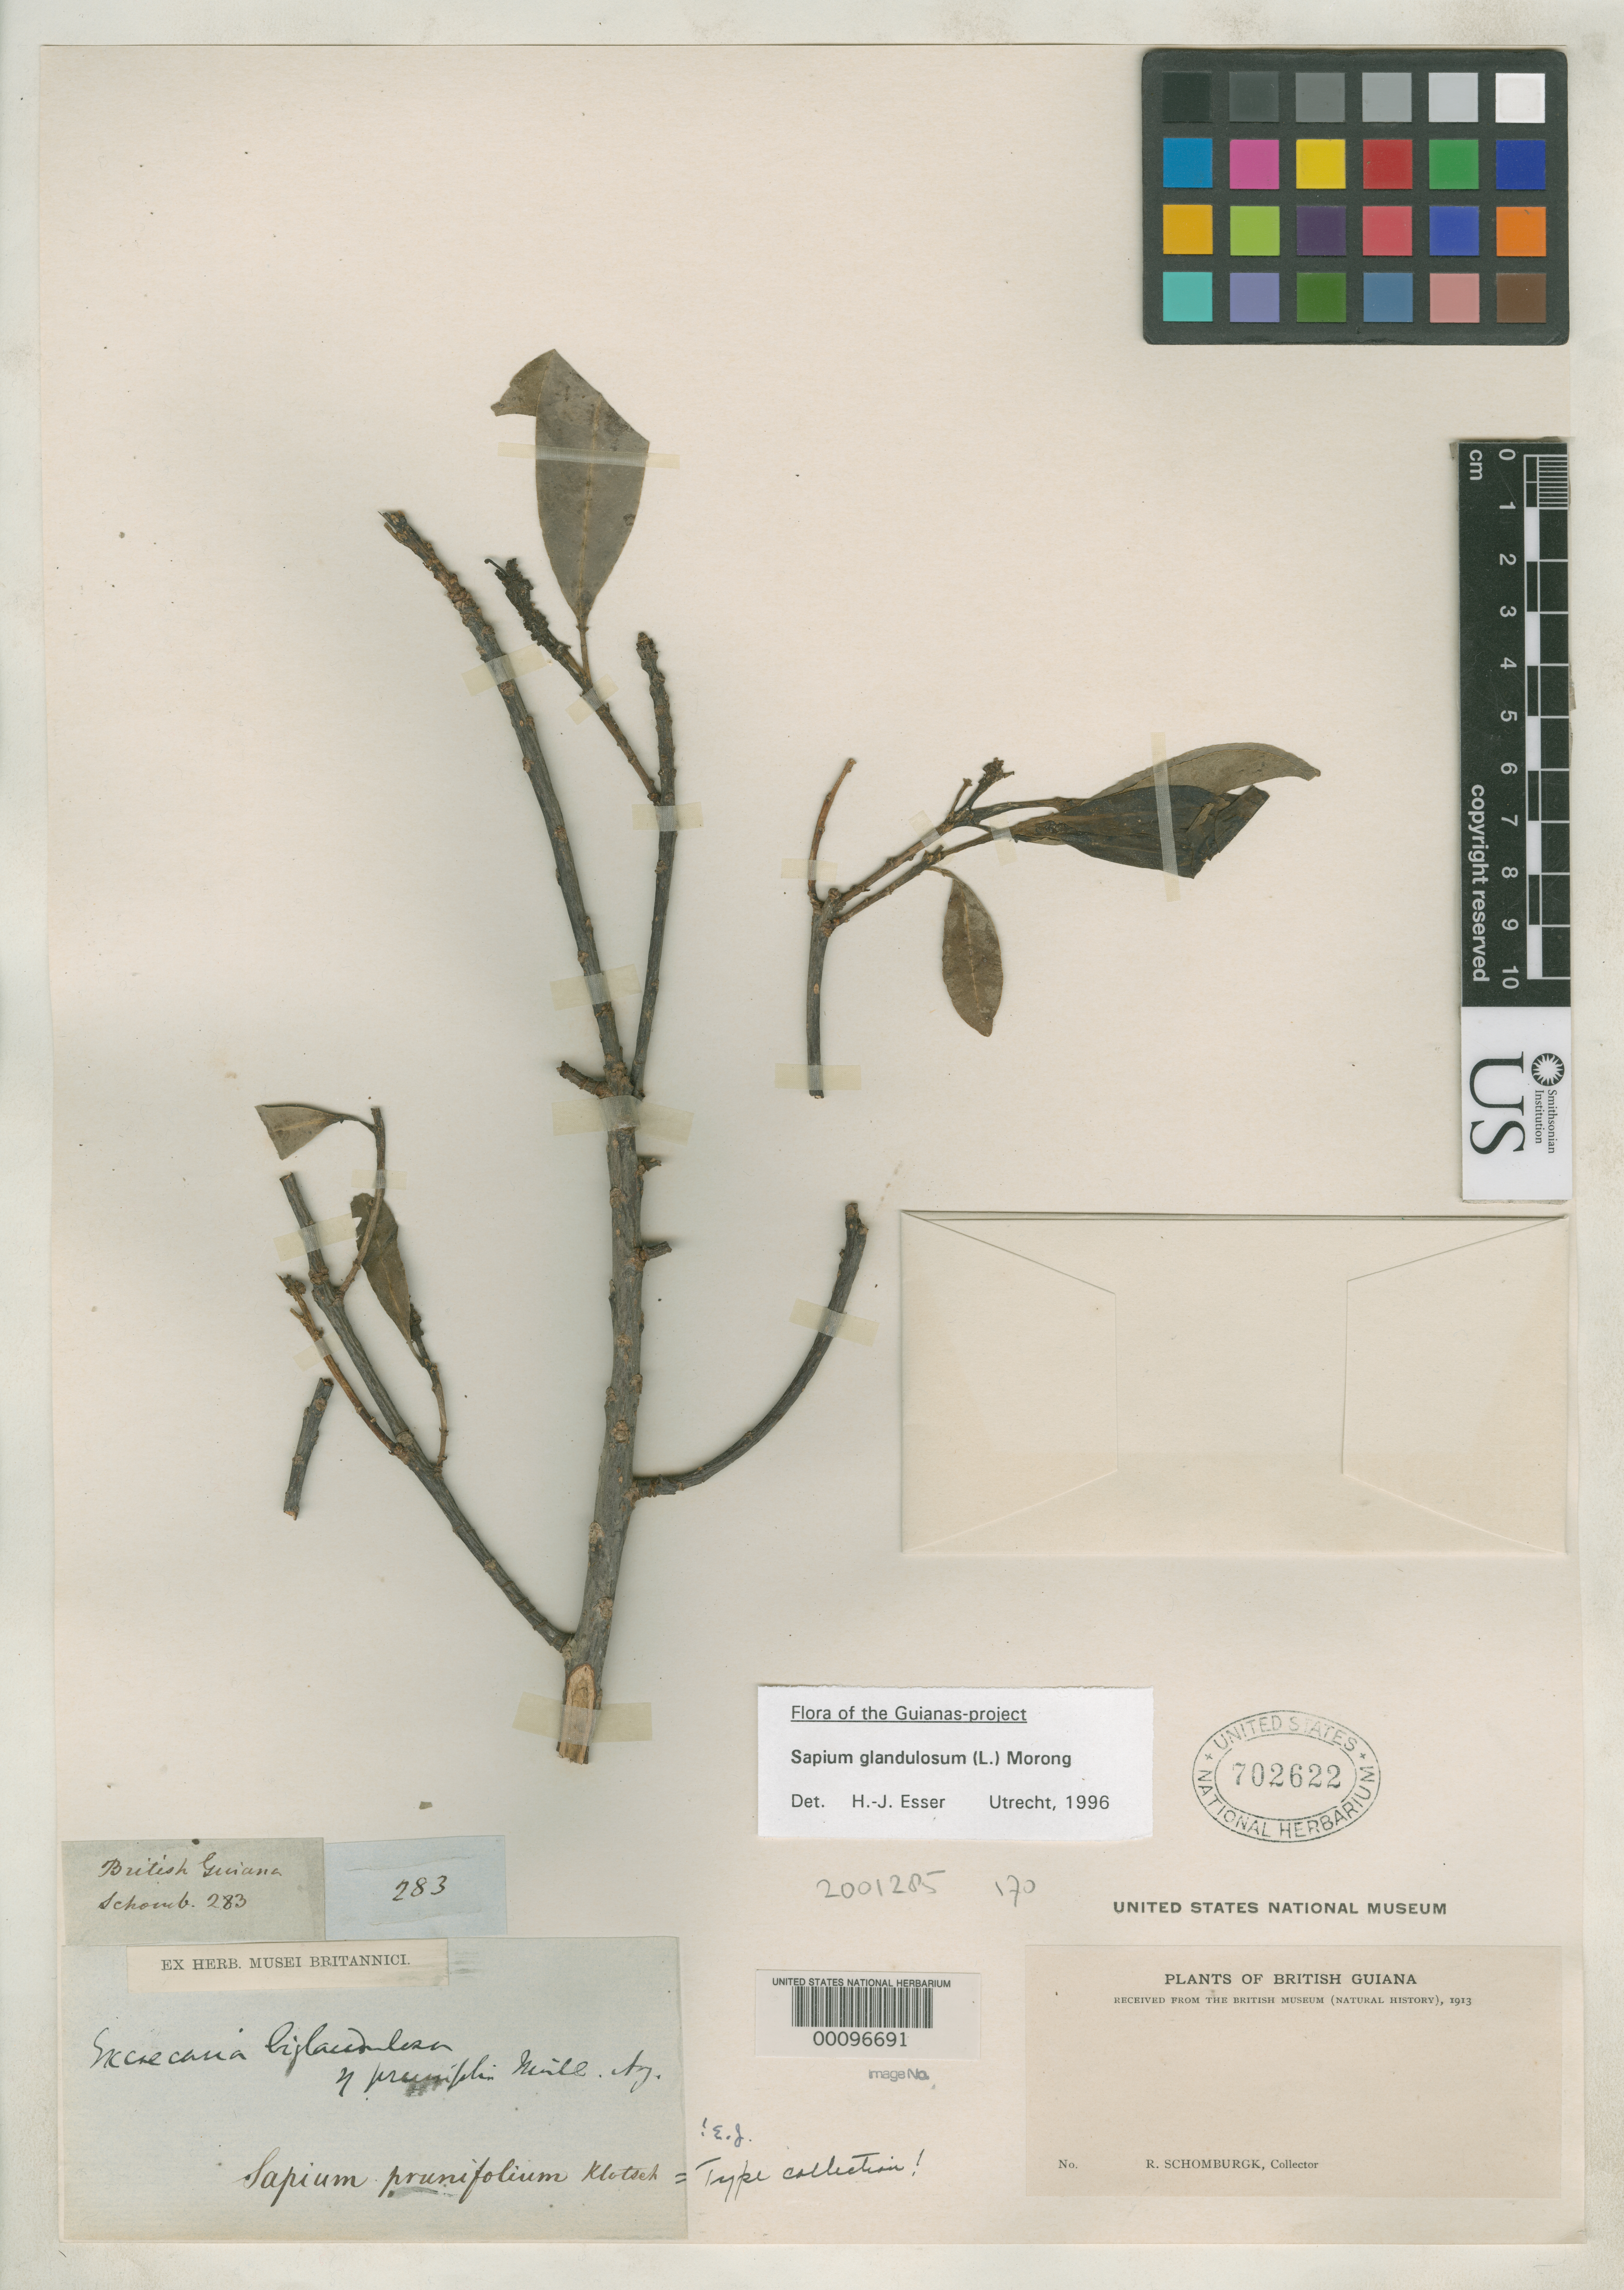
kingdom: Plantae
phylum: Tracheophyta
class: Magnoliopsida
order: Malpighiales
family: Euphorbiaceae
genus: Sapium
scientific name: Sapium prunifolium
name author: Klotzsch in Benth.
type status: Isotype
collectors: M. R. Schomburgk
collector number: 283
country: Guyana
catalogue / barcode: US 702622